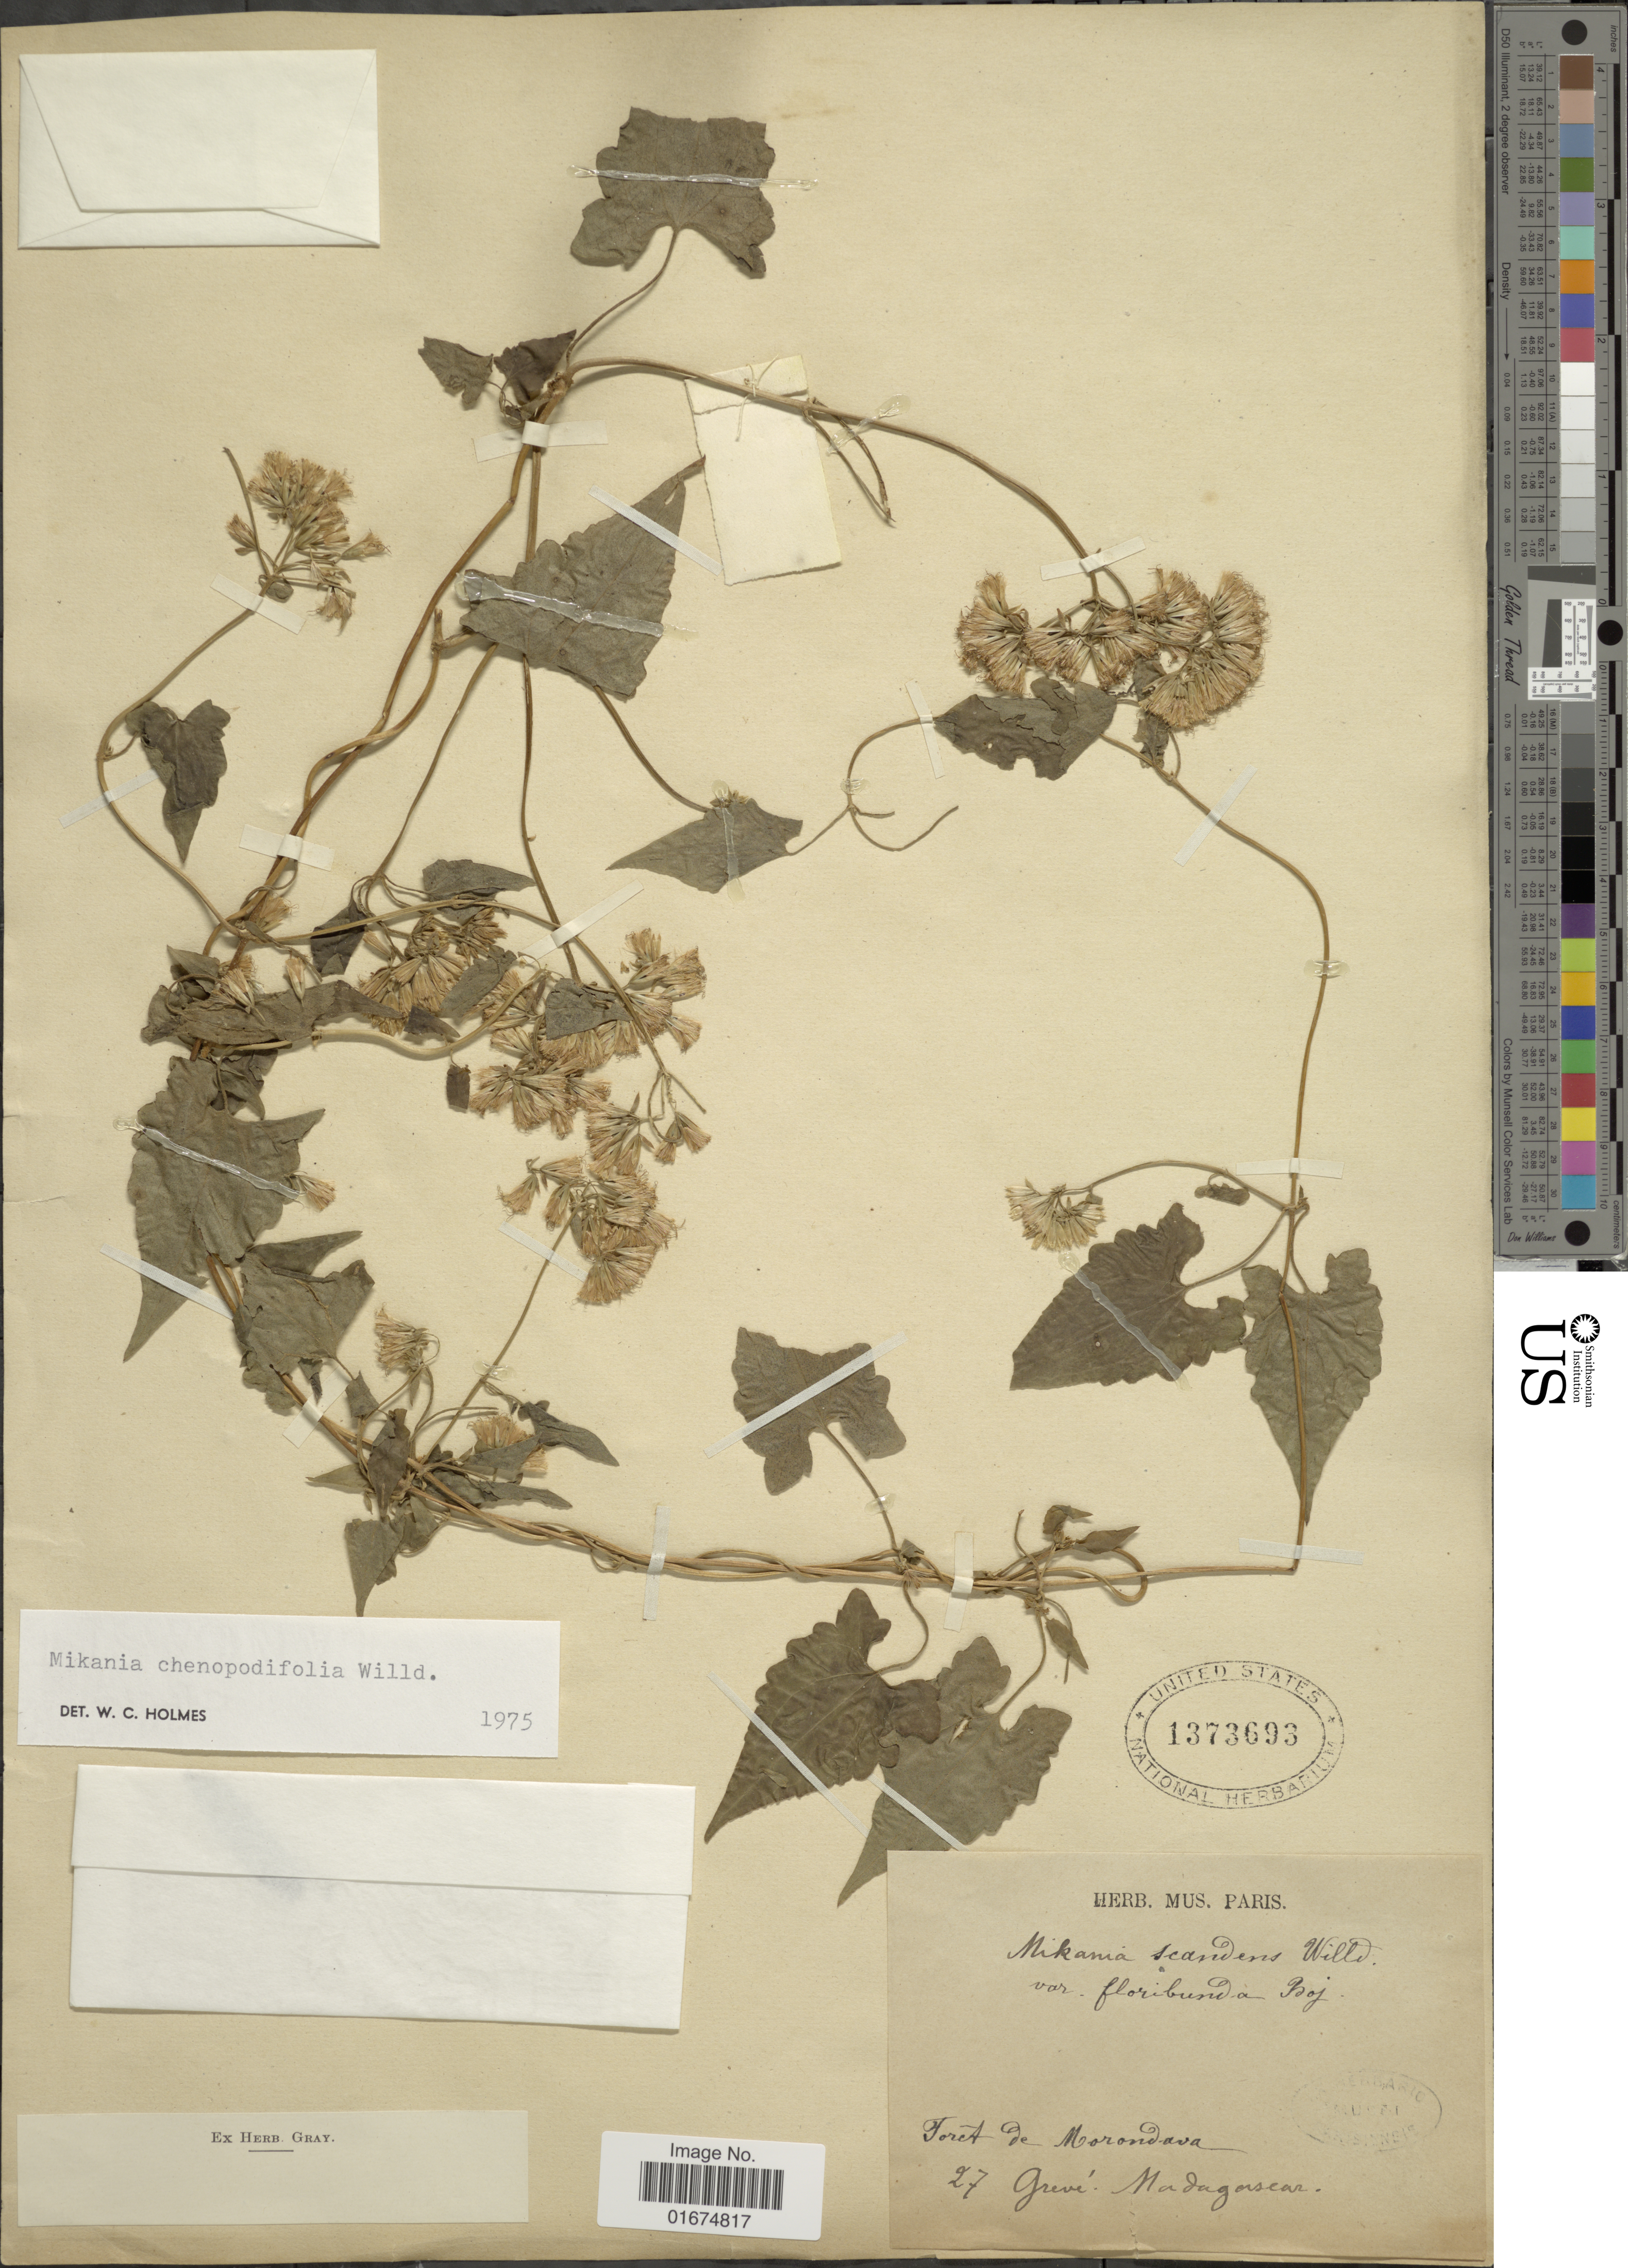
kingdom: Plantae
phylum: Tracheophyta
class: Magnoliopsida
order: Asterales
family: Asteraceae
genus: Mikania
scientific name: Mikania chenopodifolia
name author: Willd.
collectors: ex herb. Mus. Paris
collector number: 27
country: Madagascar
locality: Foret de Morondova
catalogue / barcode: US 1373693